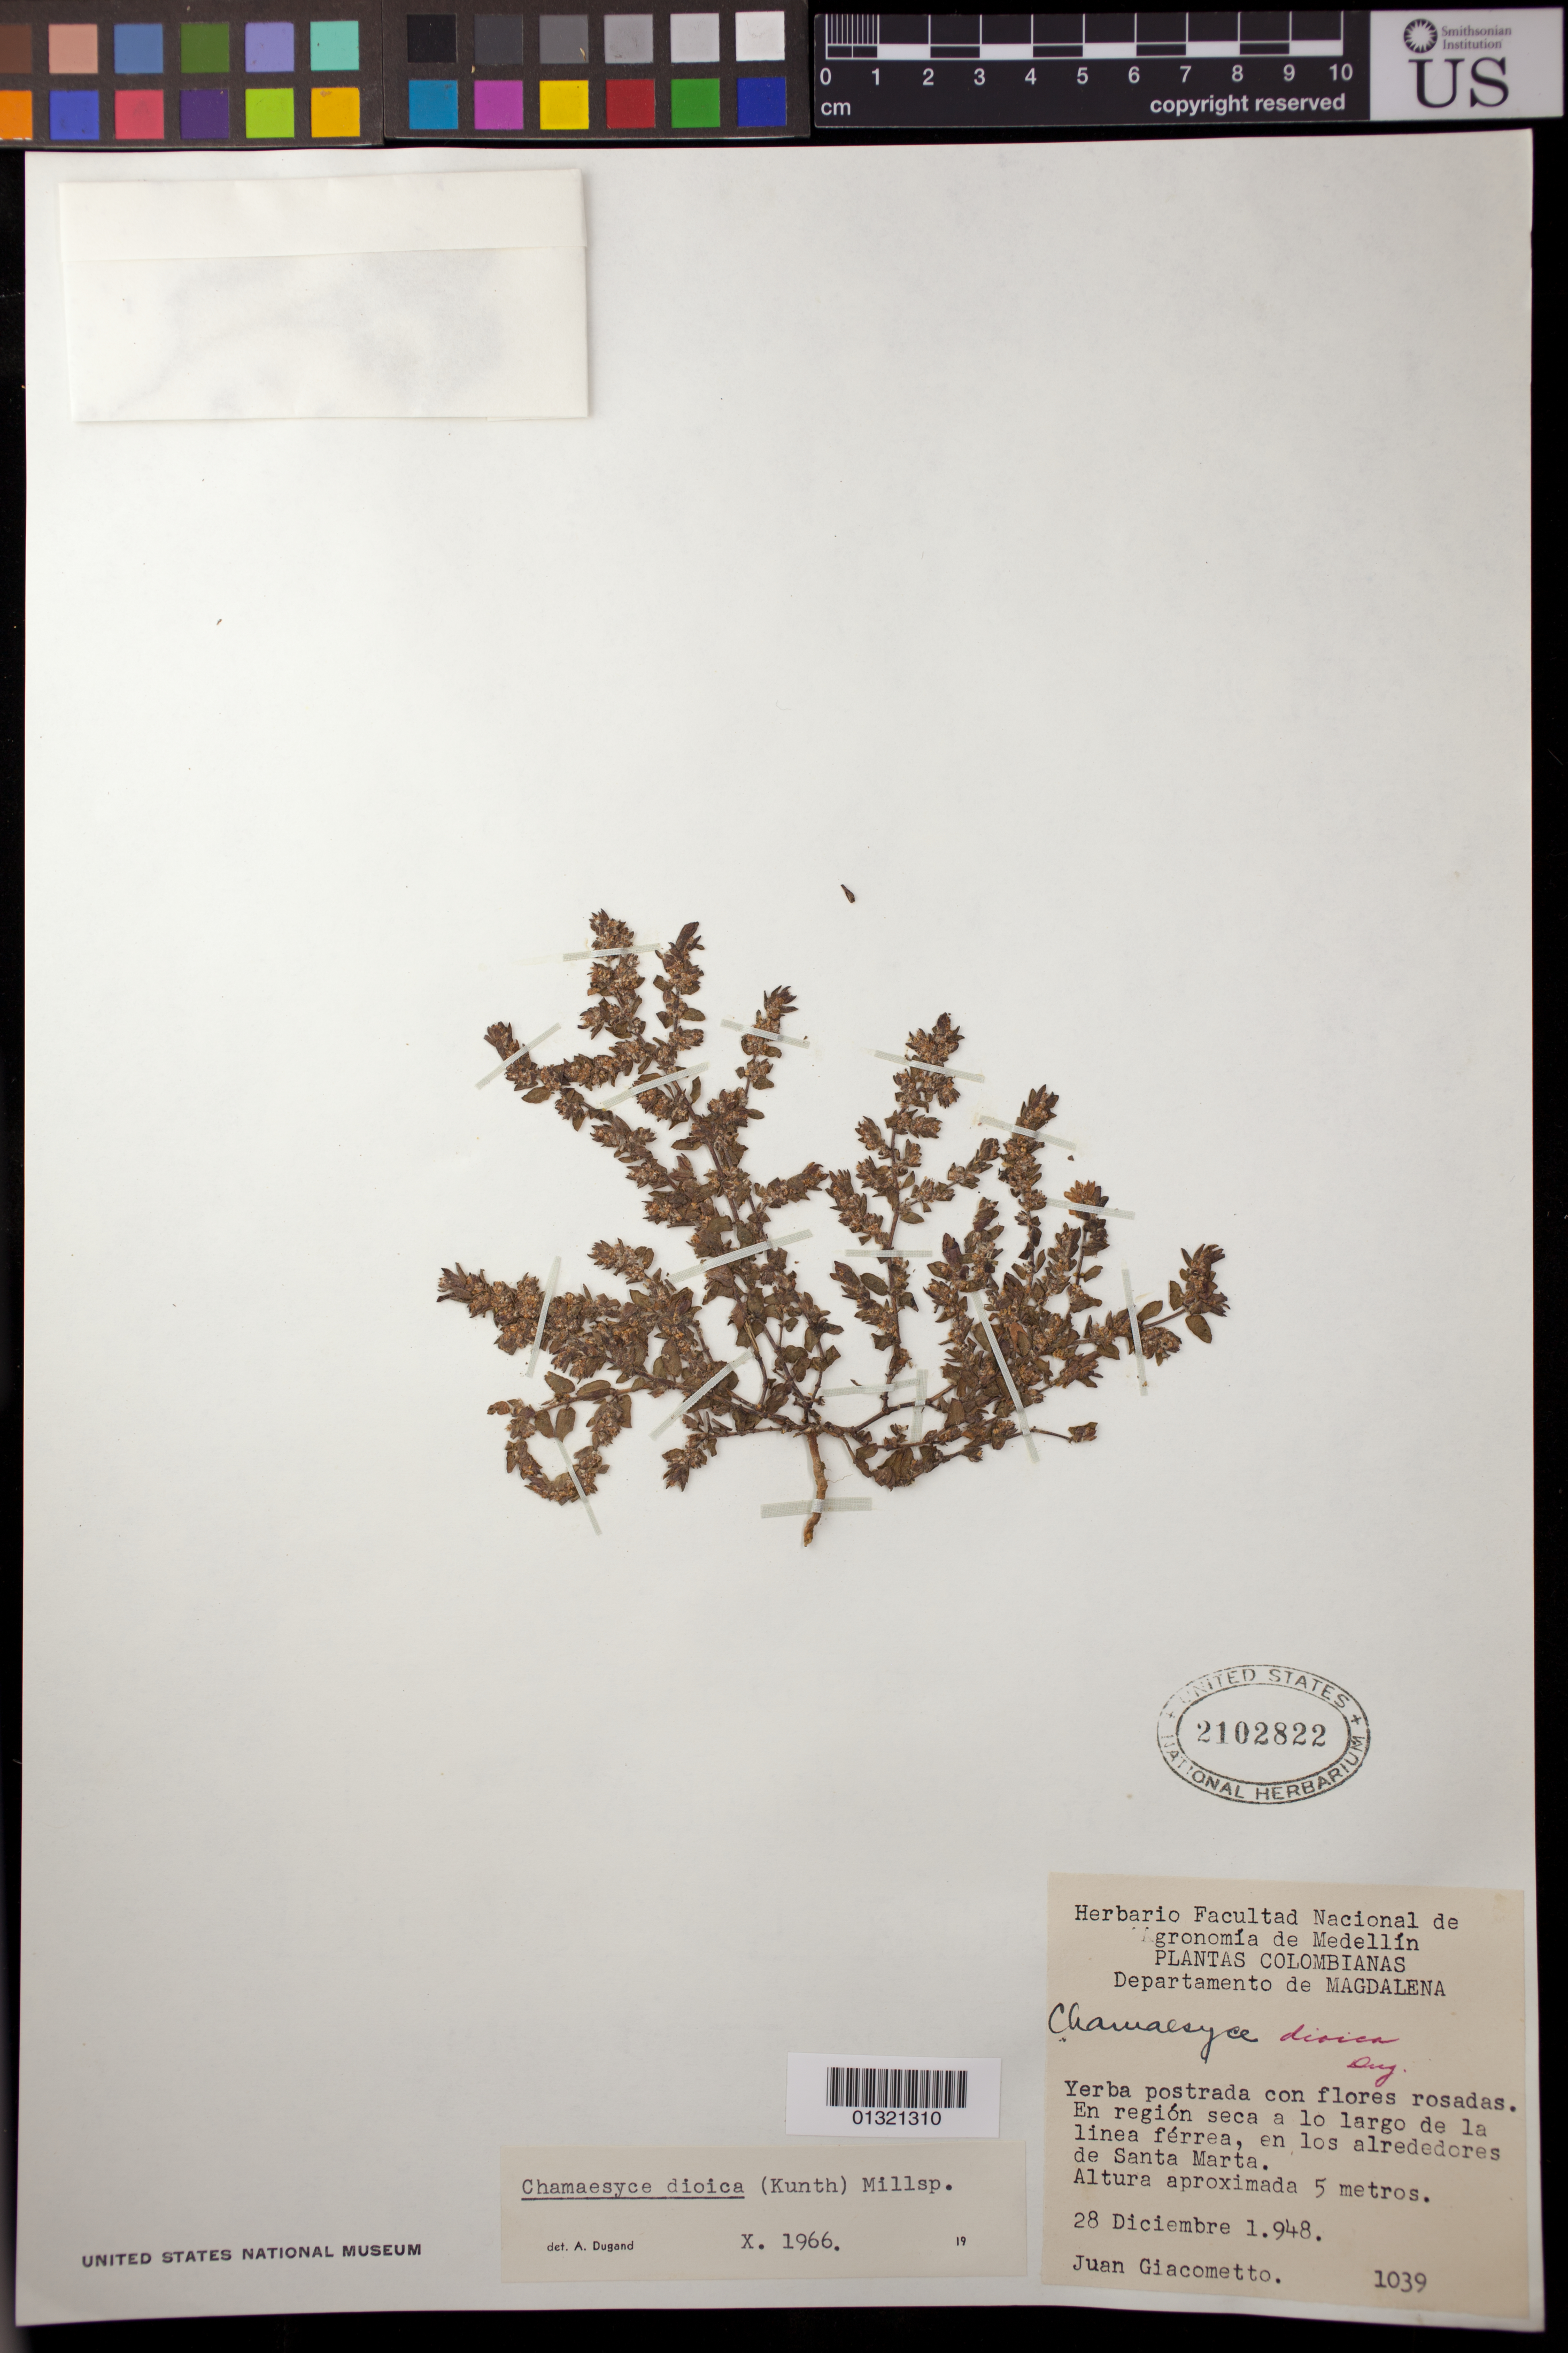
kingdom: Plantae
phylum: Tracheophyta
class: Magnoliopsida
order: Malpighiales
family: Euphorbiaceae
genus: Euphorbia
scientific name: Euphorbia dioeca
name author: Kunth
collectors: J. Giacometto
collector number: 1039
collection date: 1948-12-28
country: Colombia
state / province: Magdalena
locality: en los alrededores [around] Santa Marta.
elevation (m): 5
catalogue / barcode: US 2102822